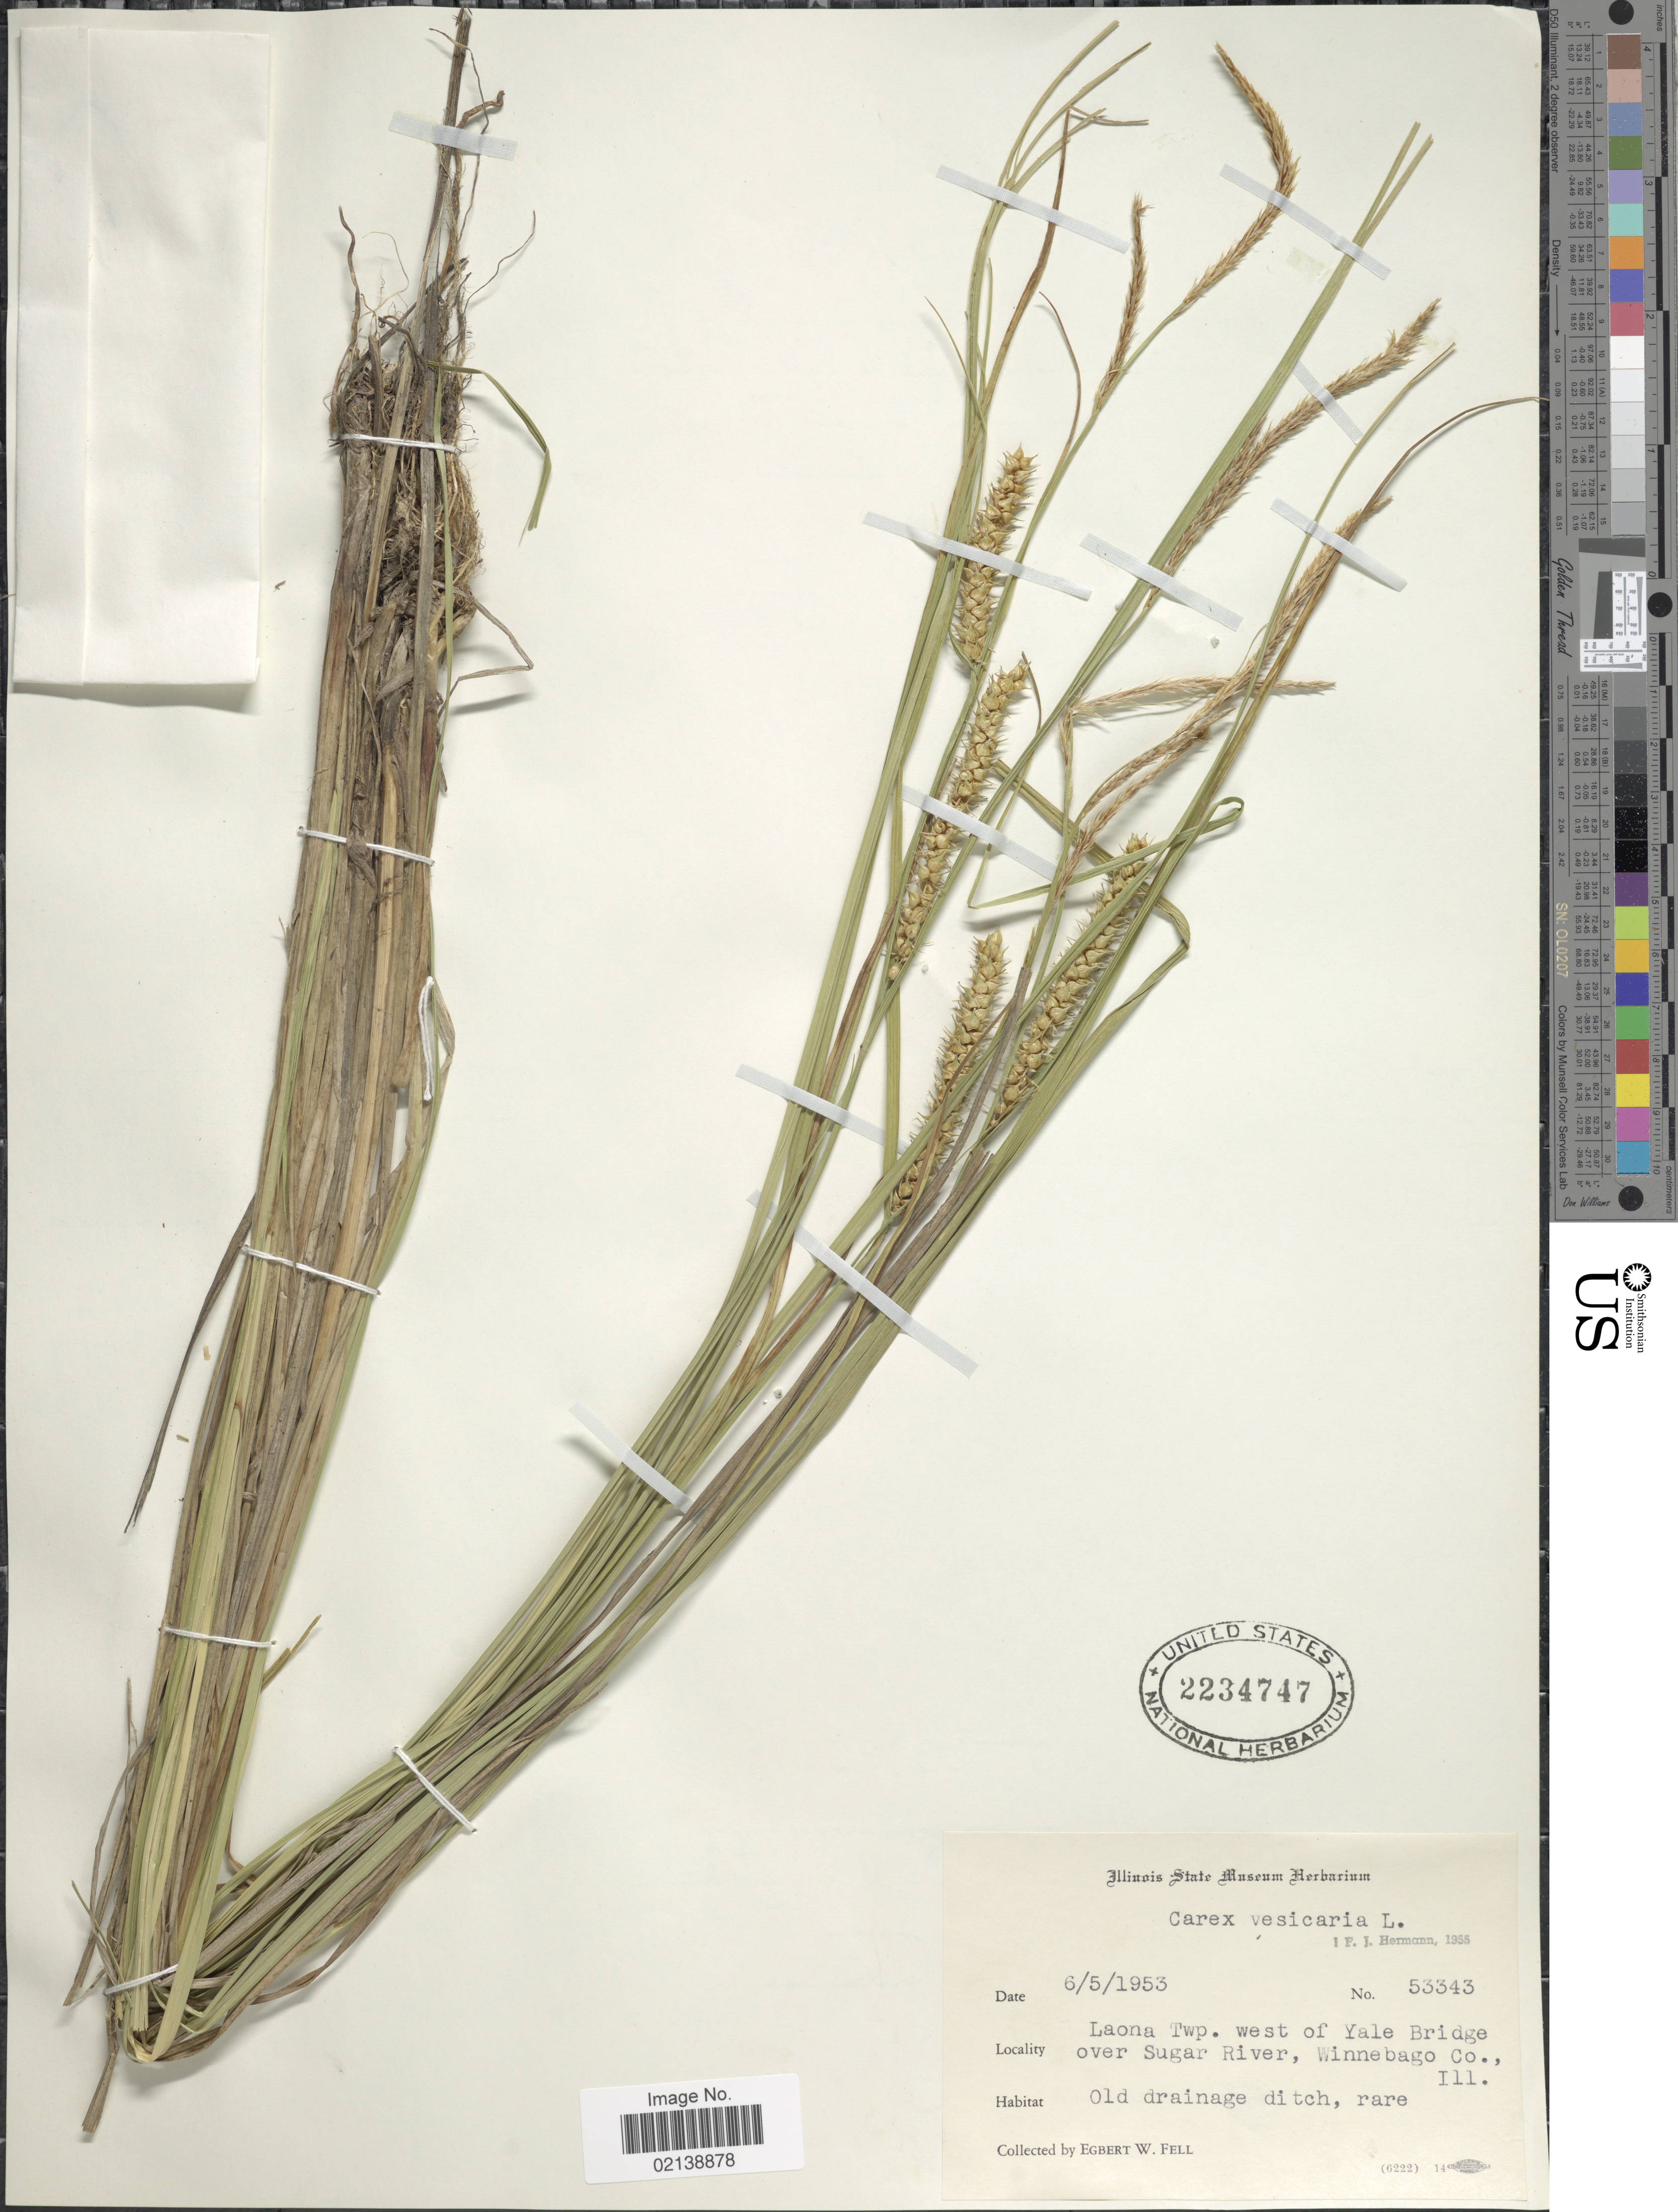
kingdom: Plantae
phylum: Tracheophyta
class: Liliopsida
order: Poales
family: Cyperaceae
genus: Carex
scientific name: Carex vesicaria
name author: L.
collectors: E. Fell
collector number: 53343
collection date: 1953-06-05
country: United States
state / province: Illinois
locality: Laona Twp. west of Yale Bridge over Sugar River, Winnebago Co. Ill.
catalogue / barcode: US 2234747